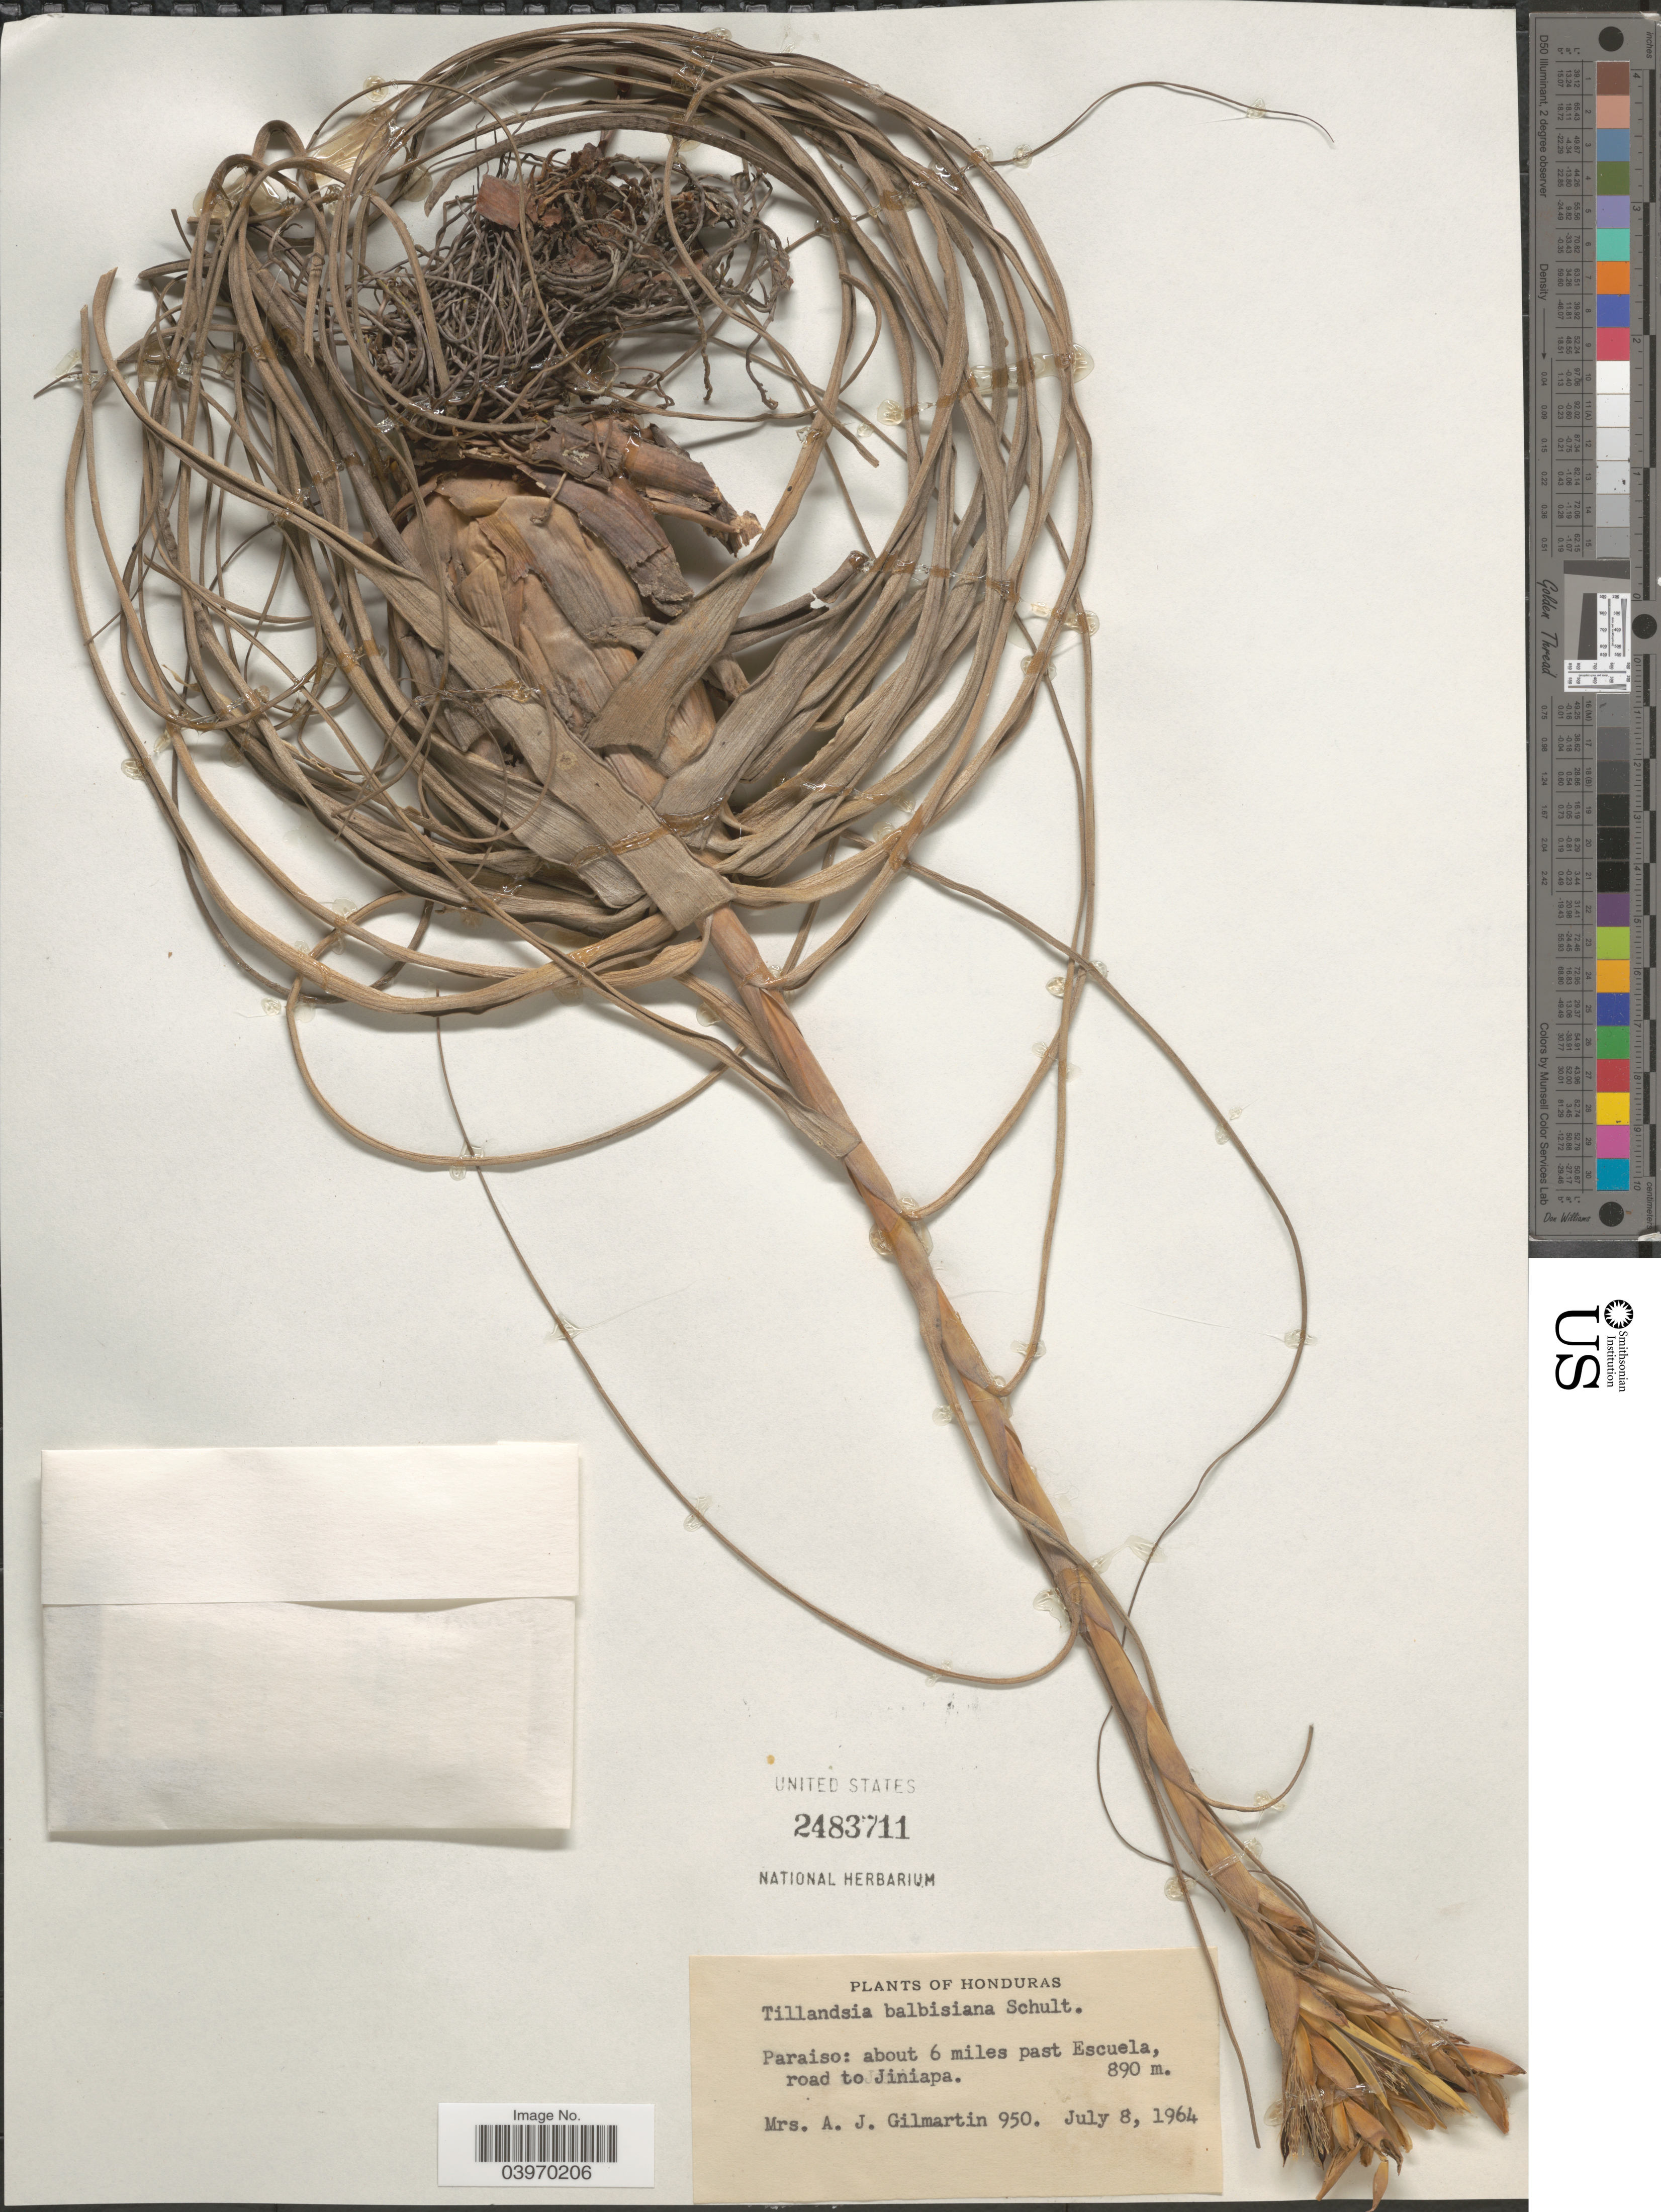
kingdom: Plantae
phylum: Tracheophyta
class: Liliopsida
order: Poales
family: Bromeliaceae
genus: Tillandsia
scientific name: Tillandsia balbisiana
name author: Schult. f.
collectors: A. J. Gilmartin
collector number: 950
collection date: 1964-07-08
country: Honduras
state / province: El Paraiso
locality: Paraiso: about 6 miles past Escuela, road to Jiniapa.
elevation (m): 890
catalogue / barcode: US 2483711